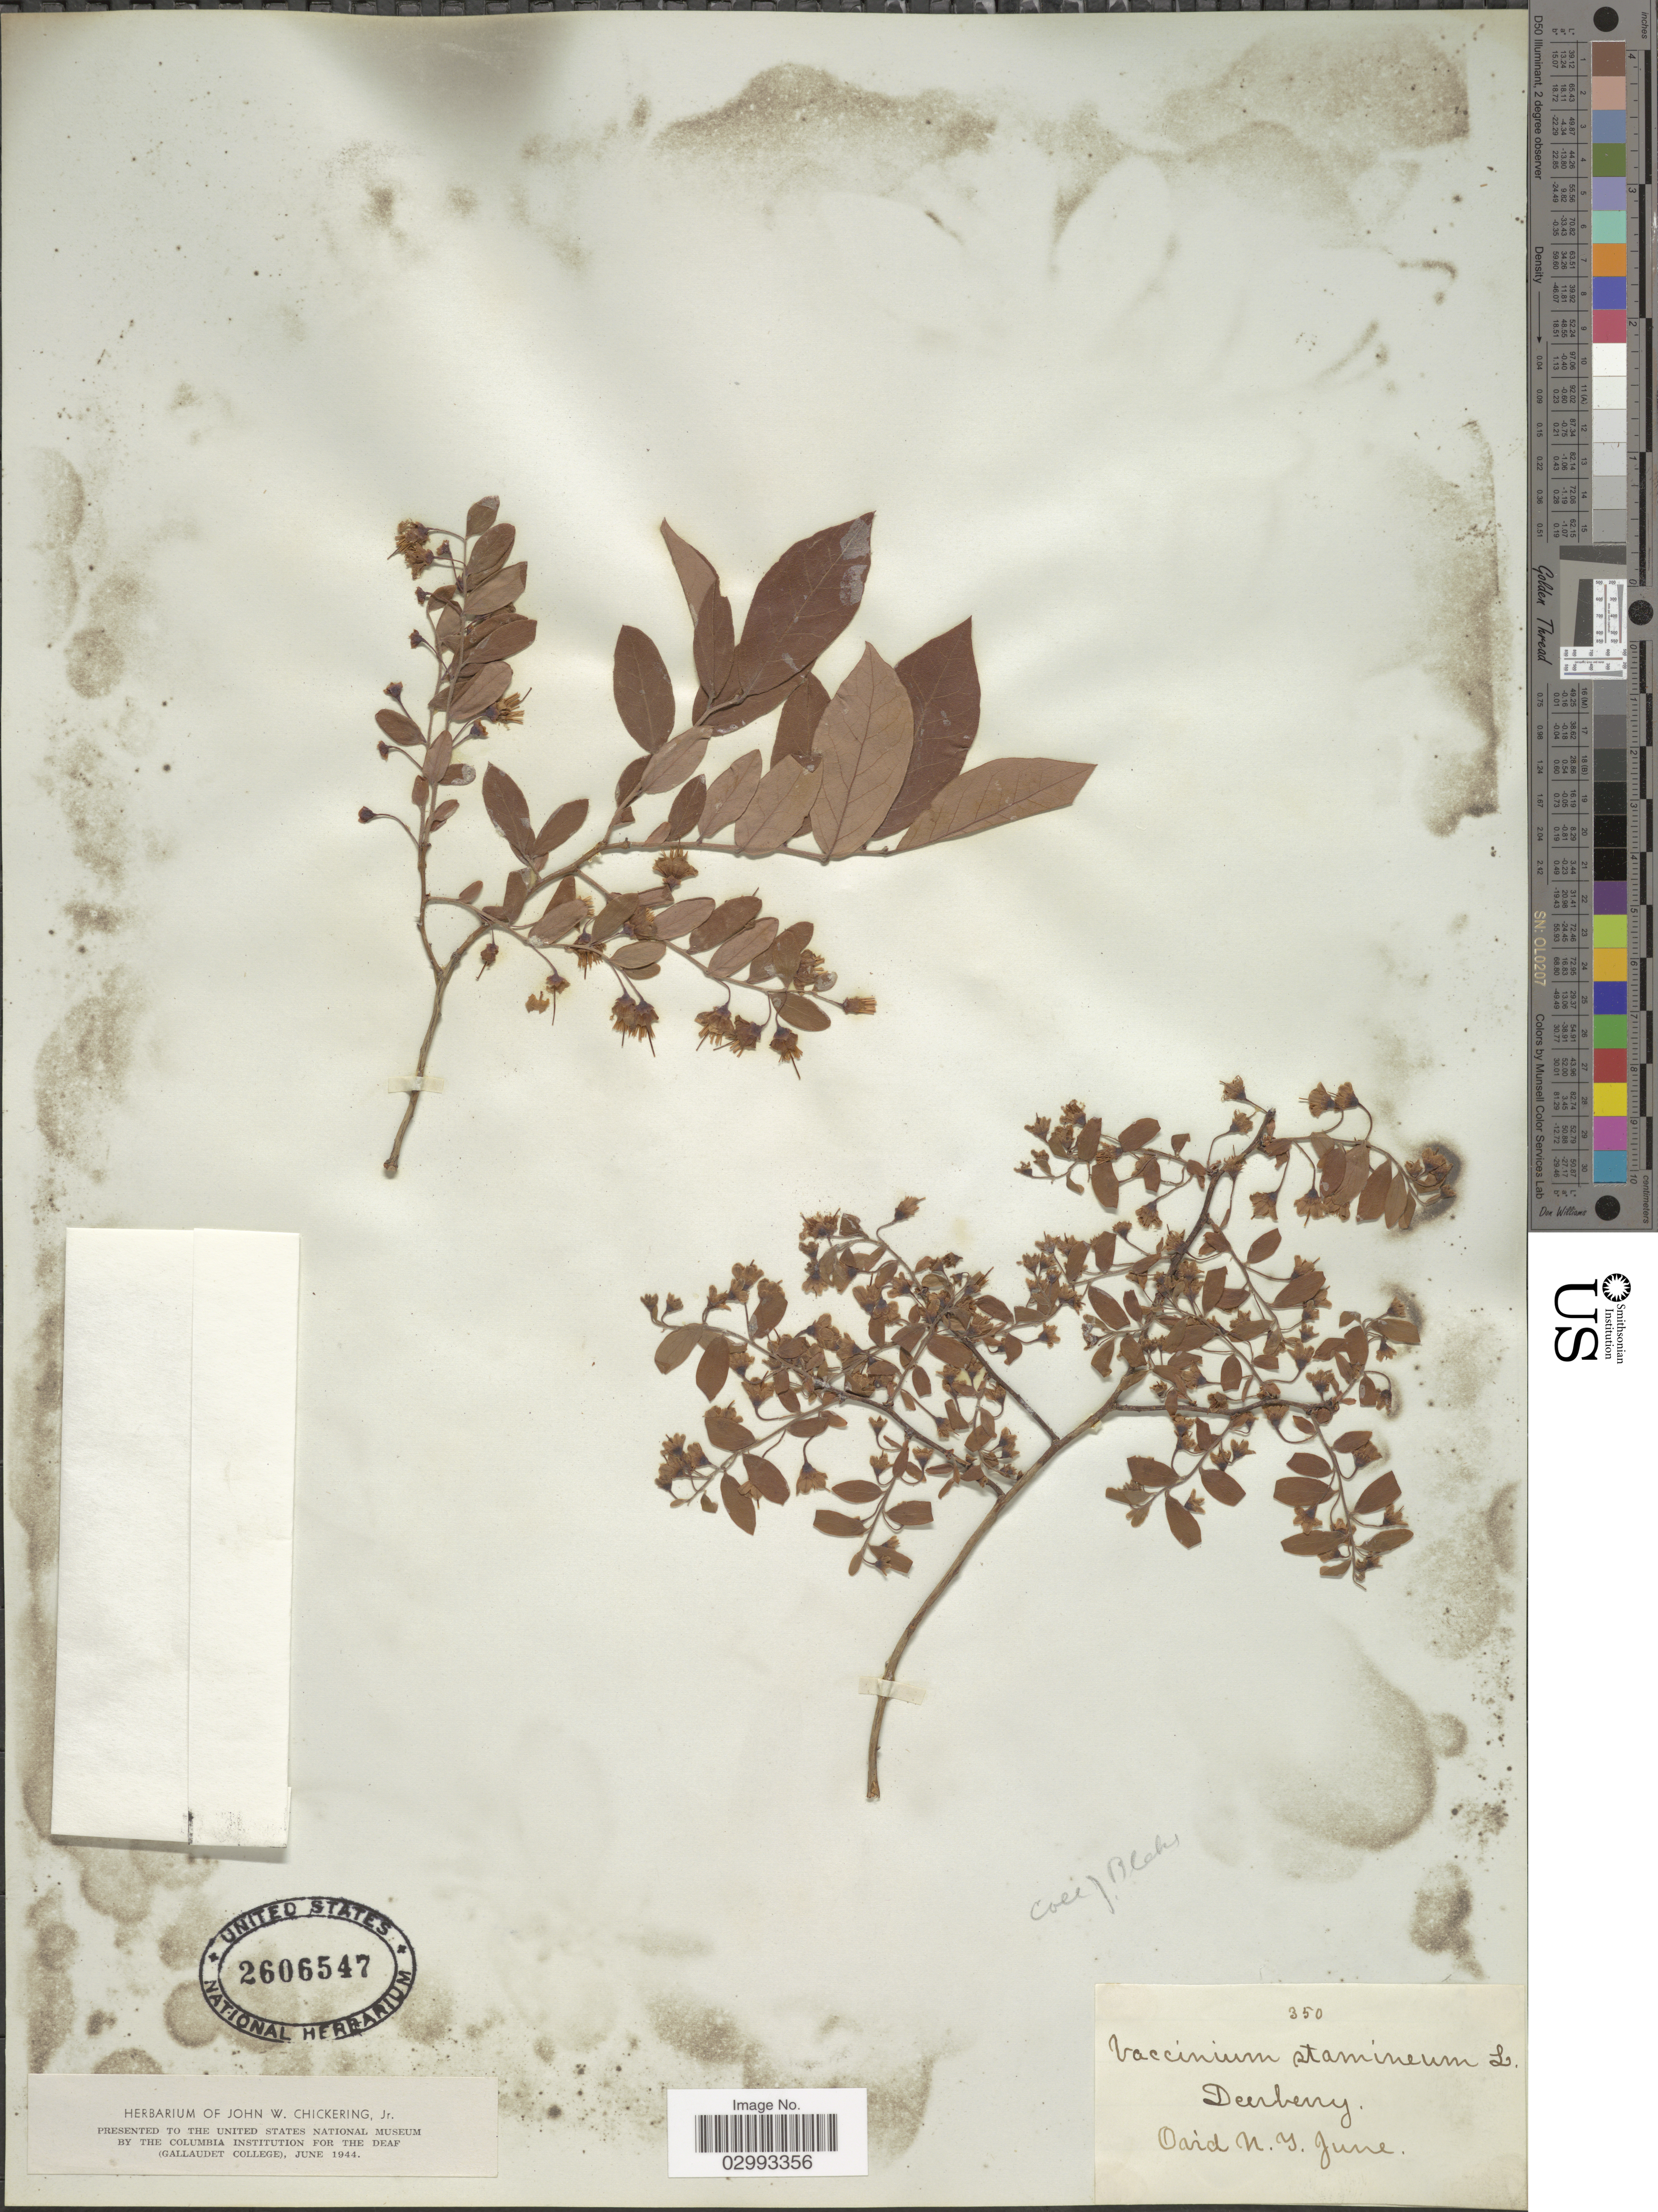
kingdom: Plantae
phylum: Tracheophyta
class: Magnoliopsida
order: Ericales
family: Ericaceae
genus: Polycodium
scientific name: Polycodium stamineum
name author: (L.) Greene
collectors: J. Blake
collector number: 350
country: United States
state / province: New York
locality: Ovid.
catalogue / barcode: US 2606547